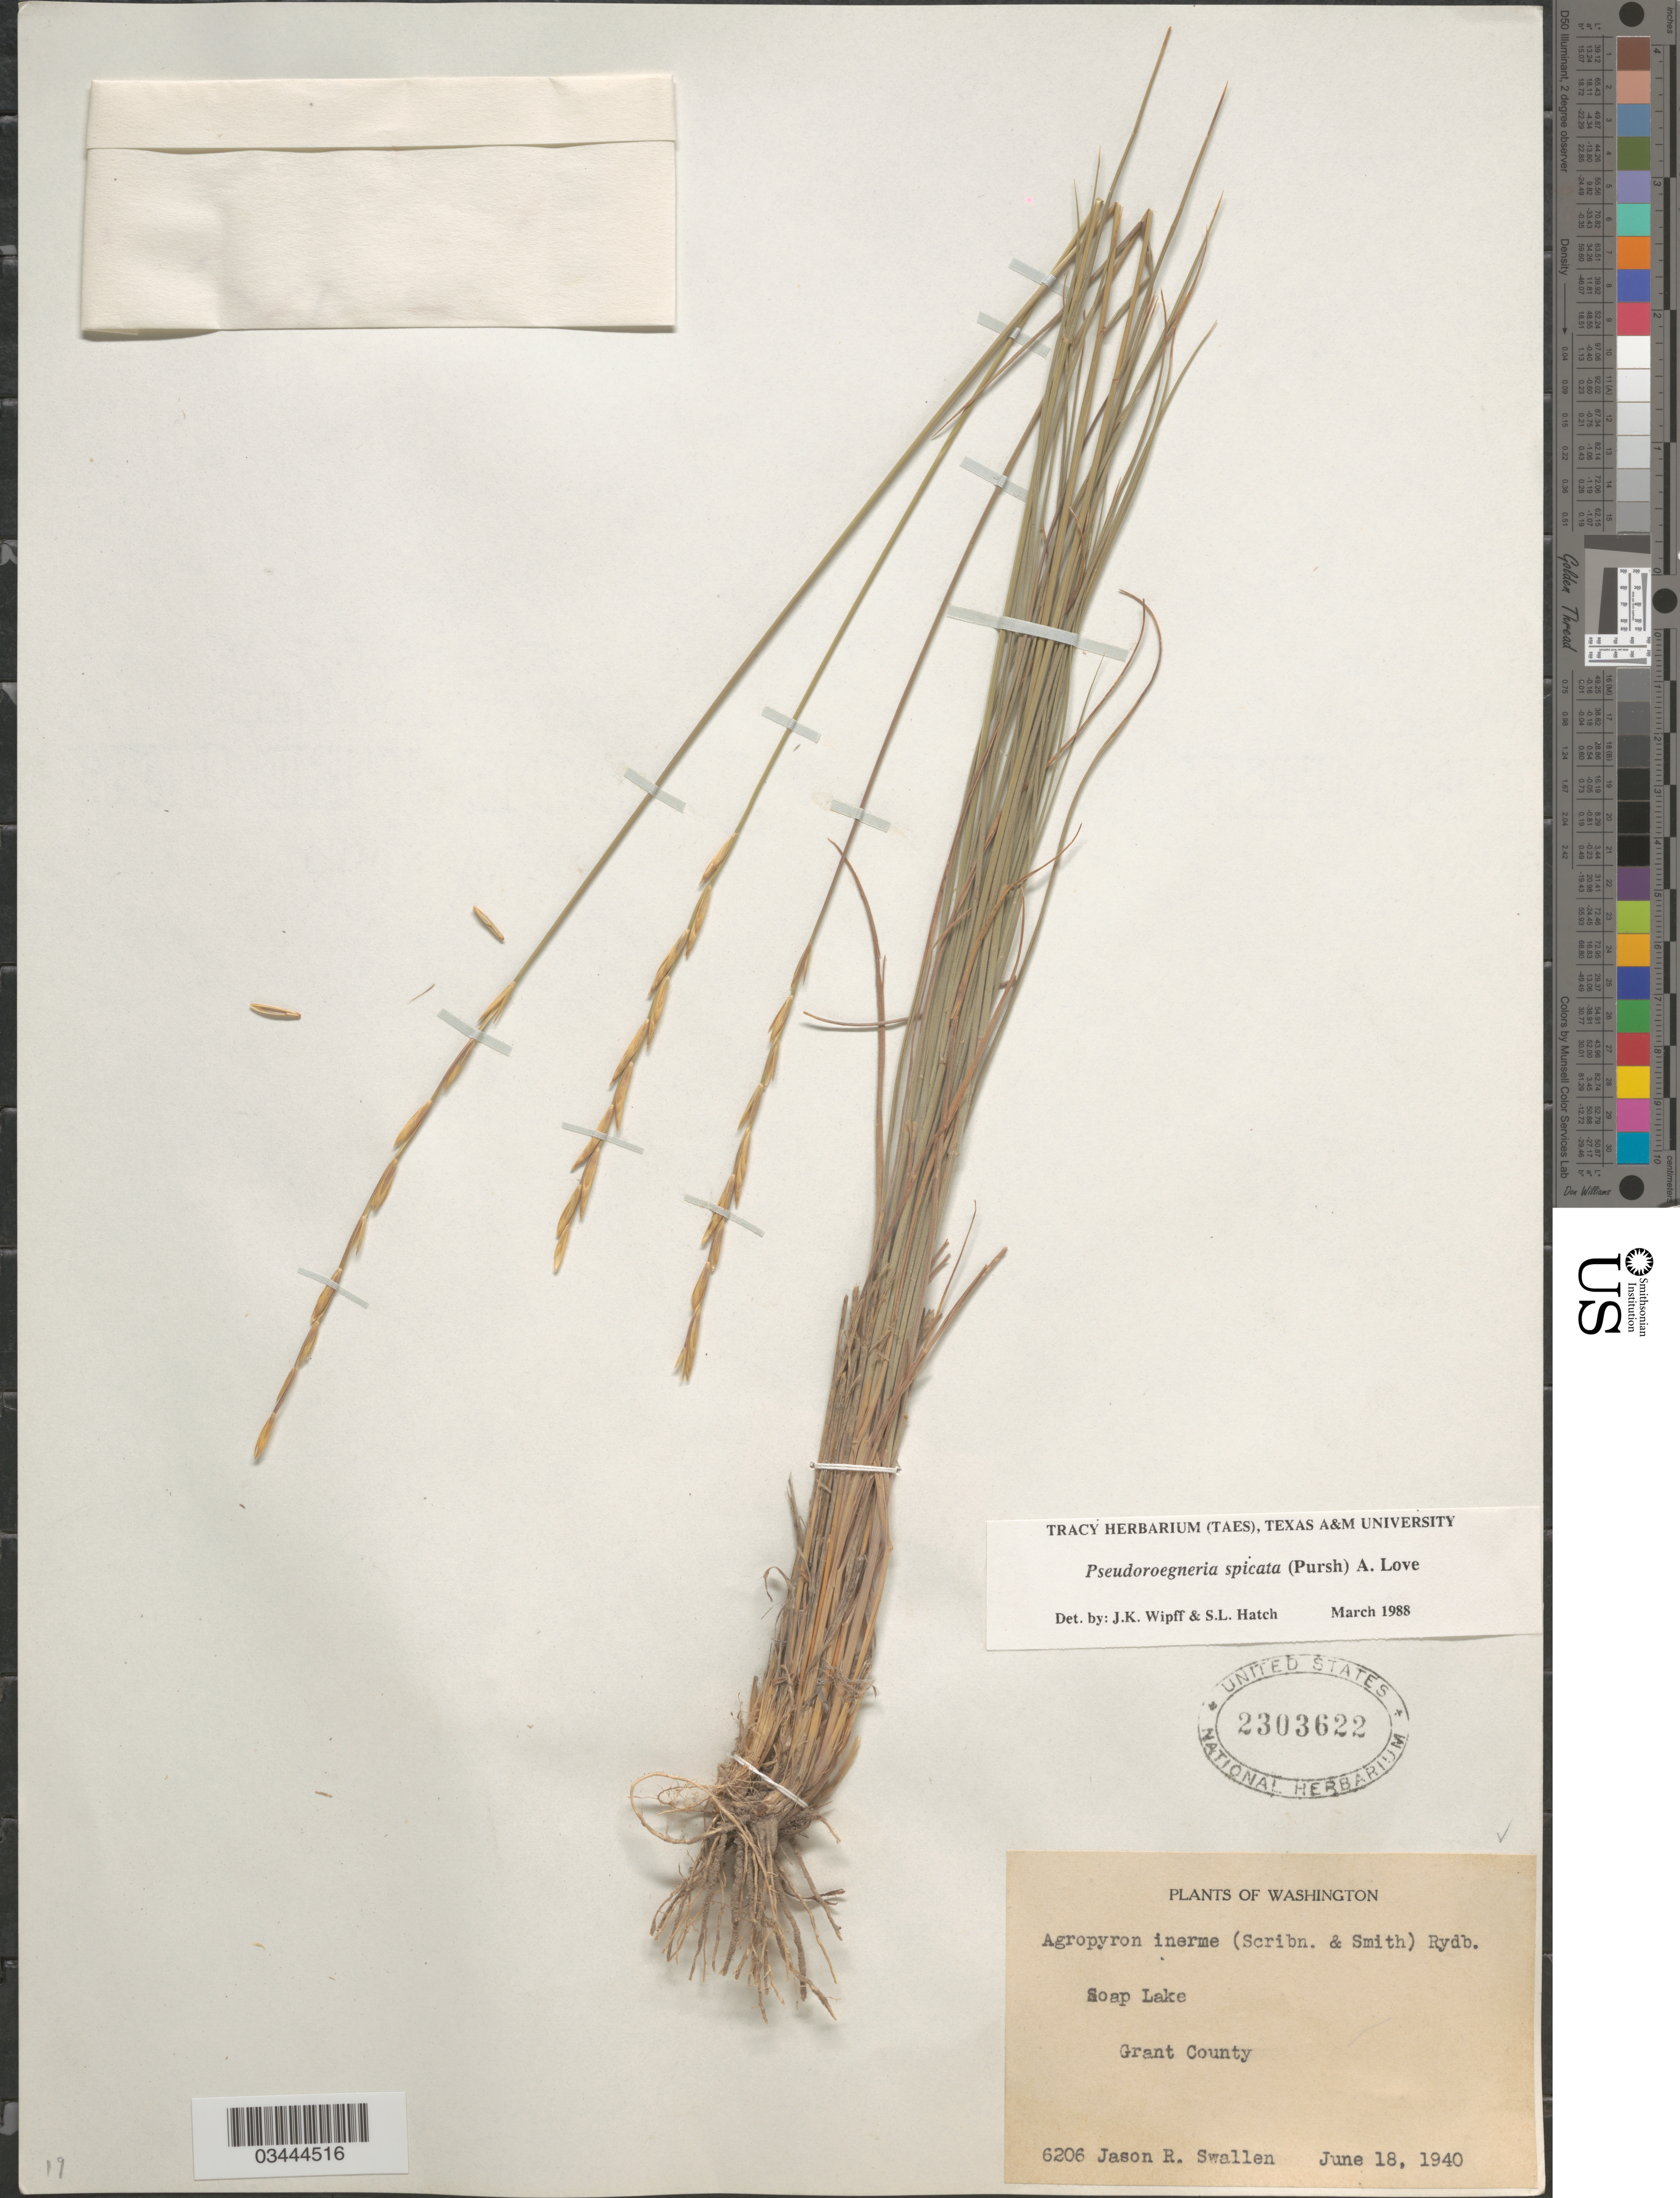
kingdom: Plantae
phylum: Tracheophyta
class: Liliopsida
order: Poales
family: Poaceae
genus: Pseudoroegneria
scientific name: Pseudoroegneria spicata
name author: (Pursh) Á. Löve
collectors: J. R. Swallen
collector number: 6206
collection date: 1940-06-18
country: United States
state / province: Washington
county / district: Grant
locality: Soap Lake. Grant County.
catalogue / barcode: US 2303622